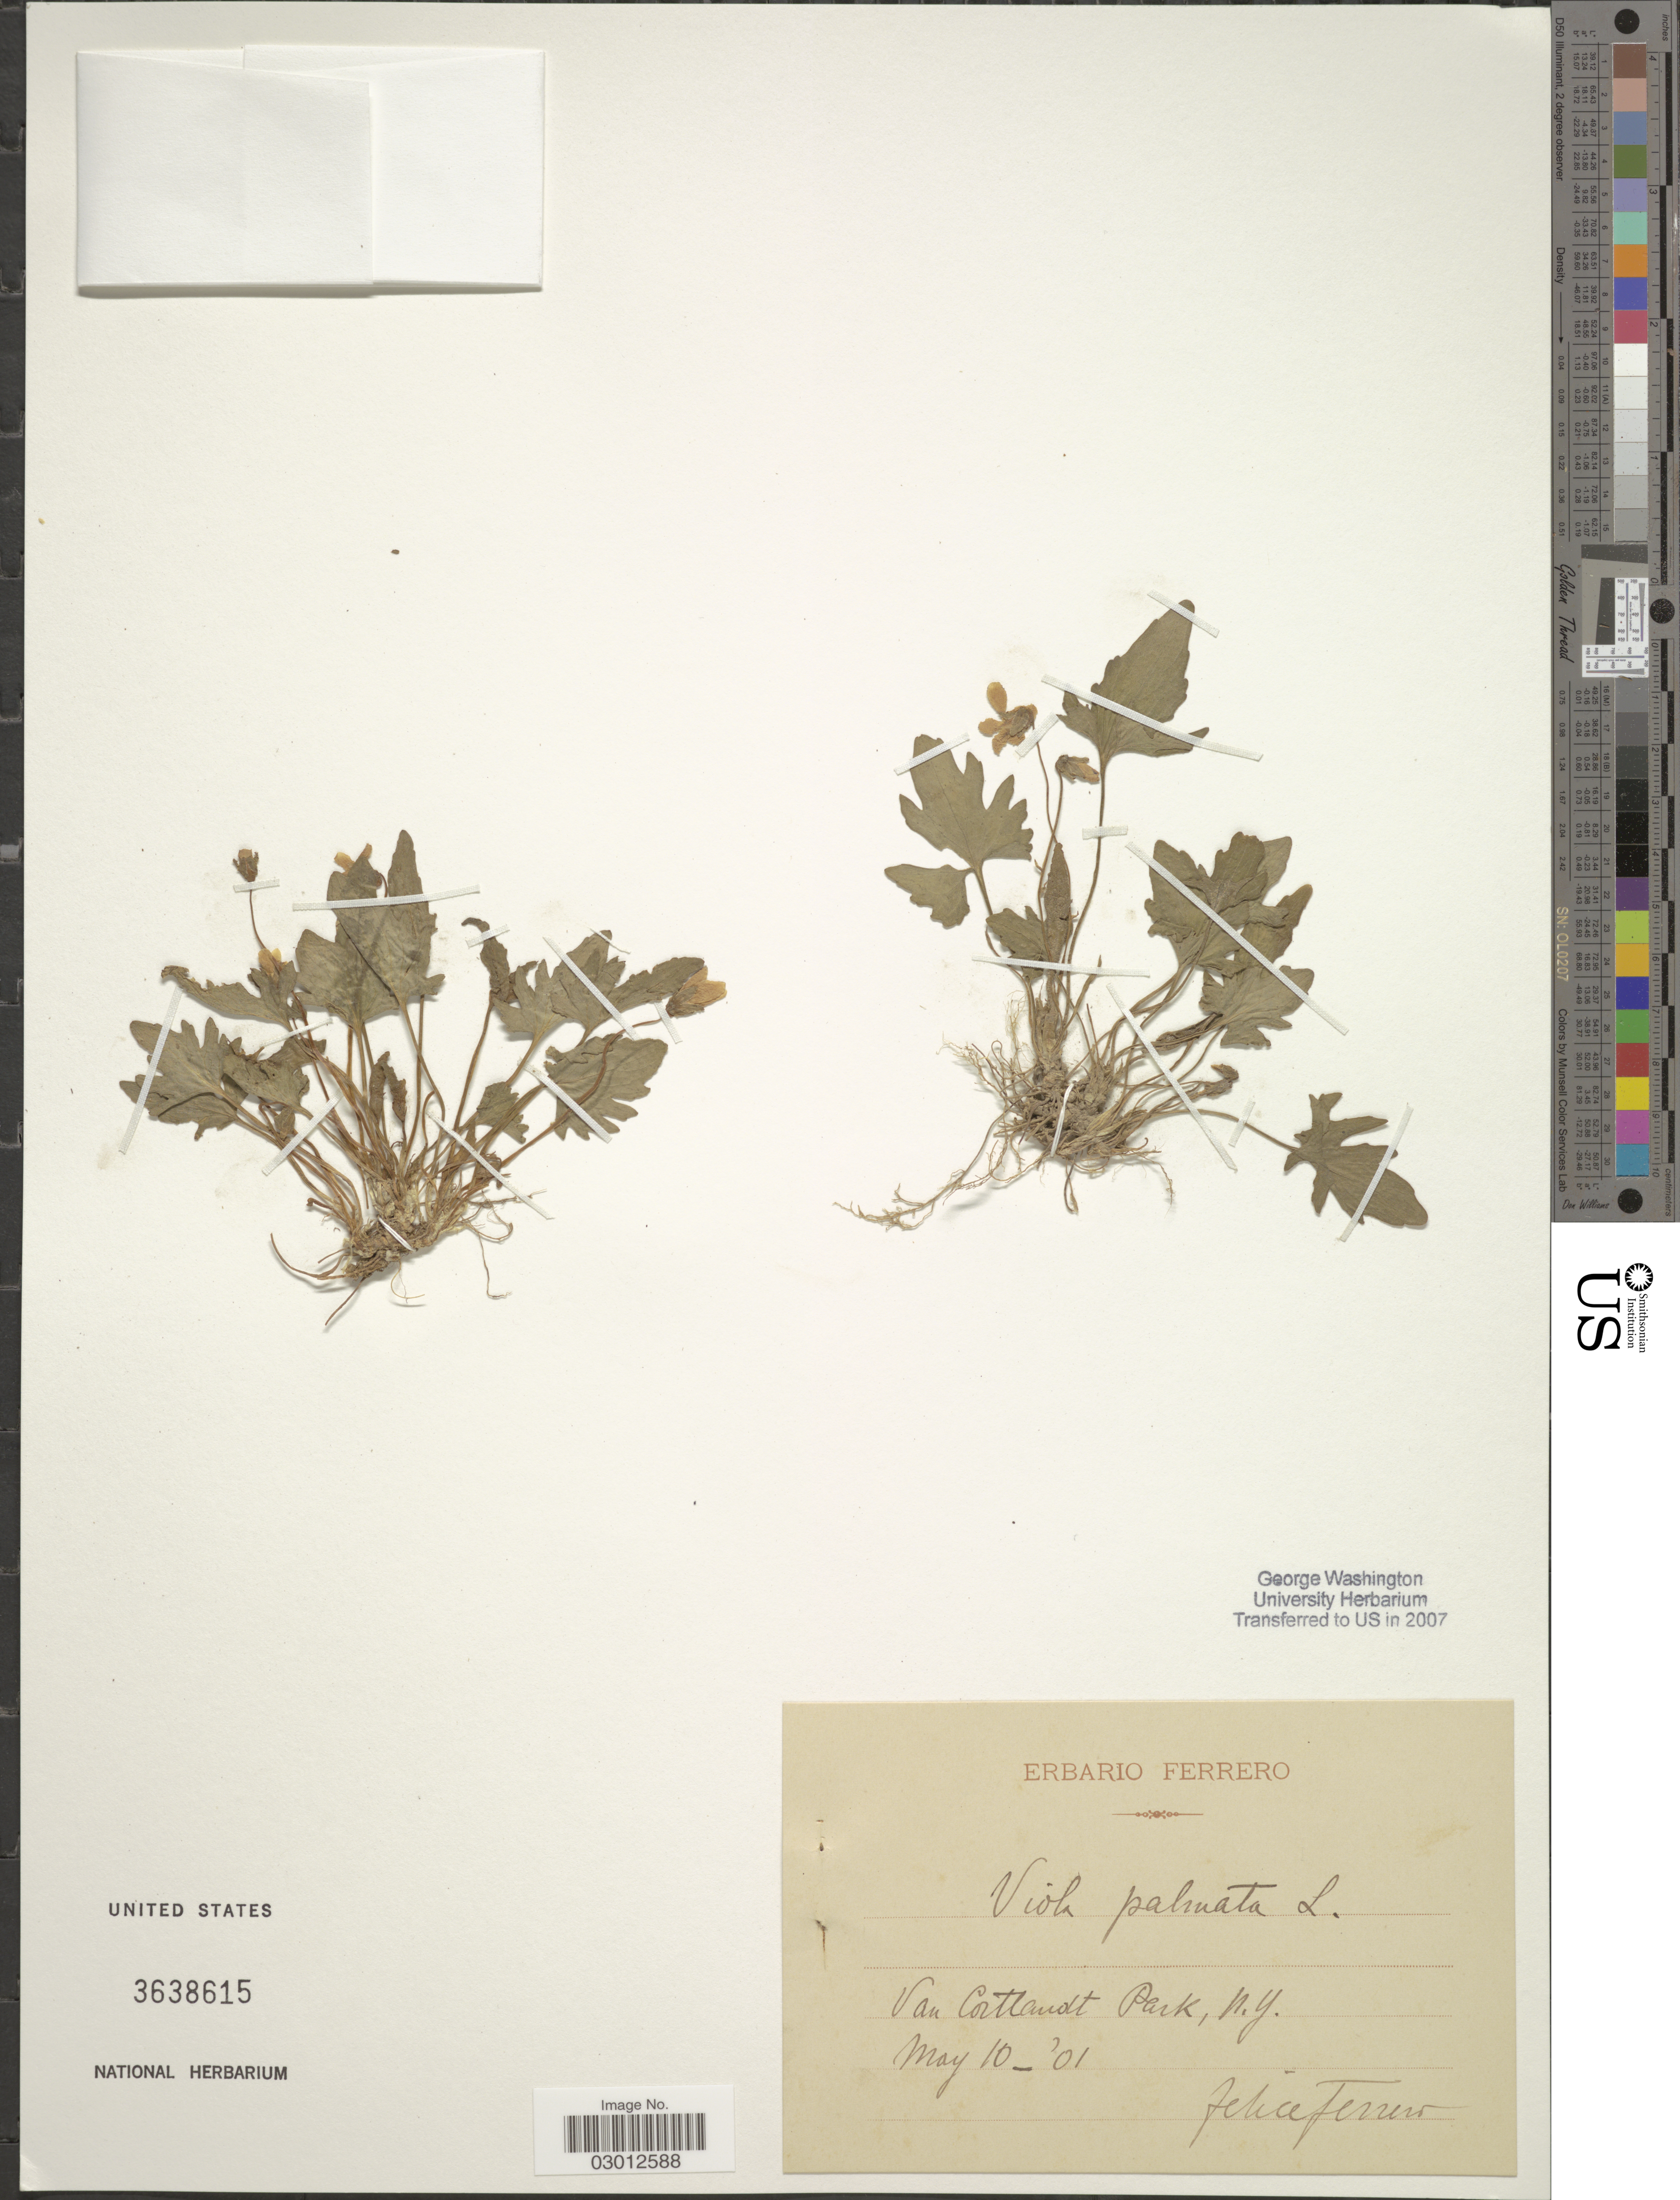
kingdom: Plantae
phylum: Tracheophyta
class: Magnoliopsida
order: Malpighiales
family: Violaceae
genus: Viola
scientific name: Viola palmata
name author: L.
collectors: F. Ferrero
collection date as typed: Transcribed d/m/y: 10/5/1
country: United States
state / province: New York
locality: Van Cortlandt Park.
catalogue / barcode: US 3638615